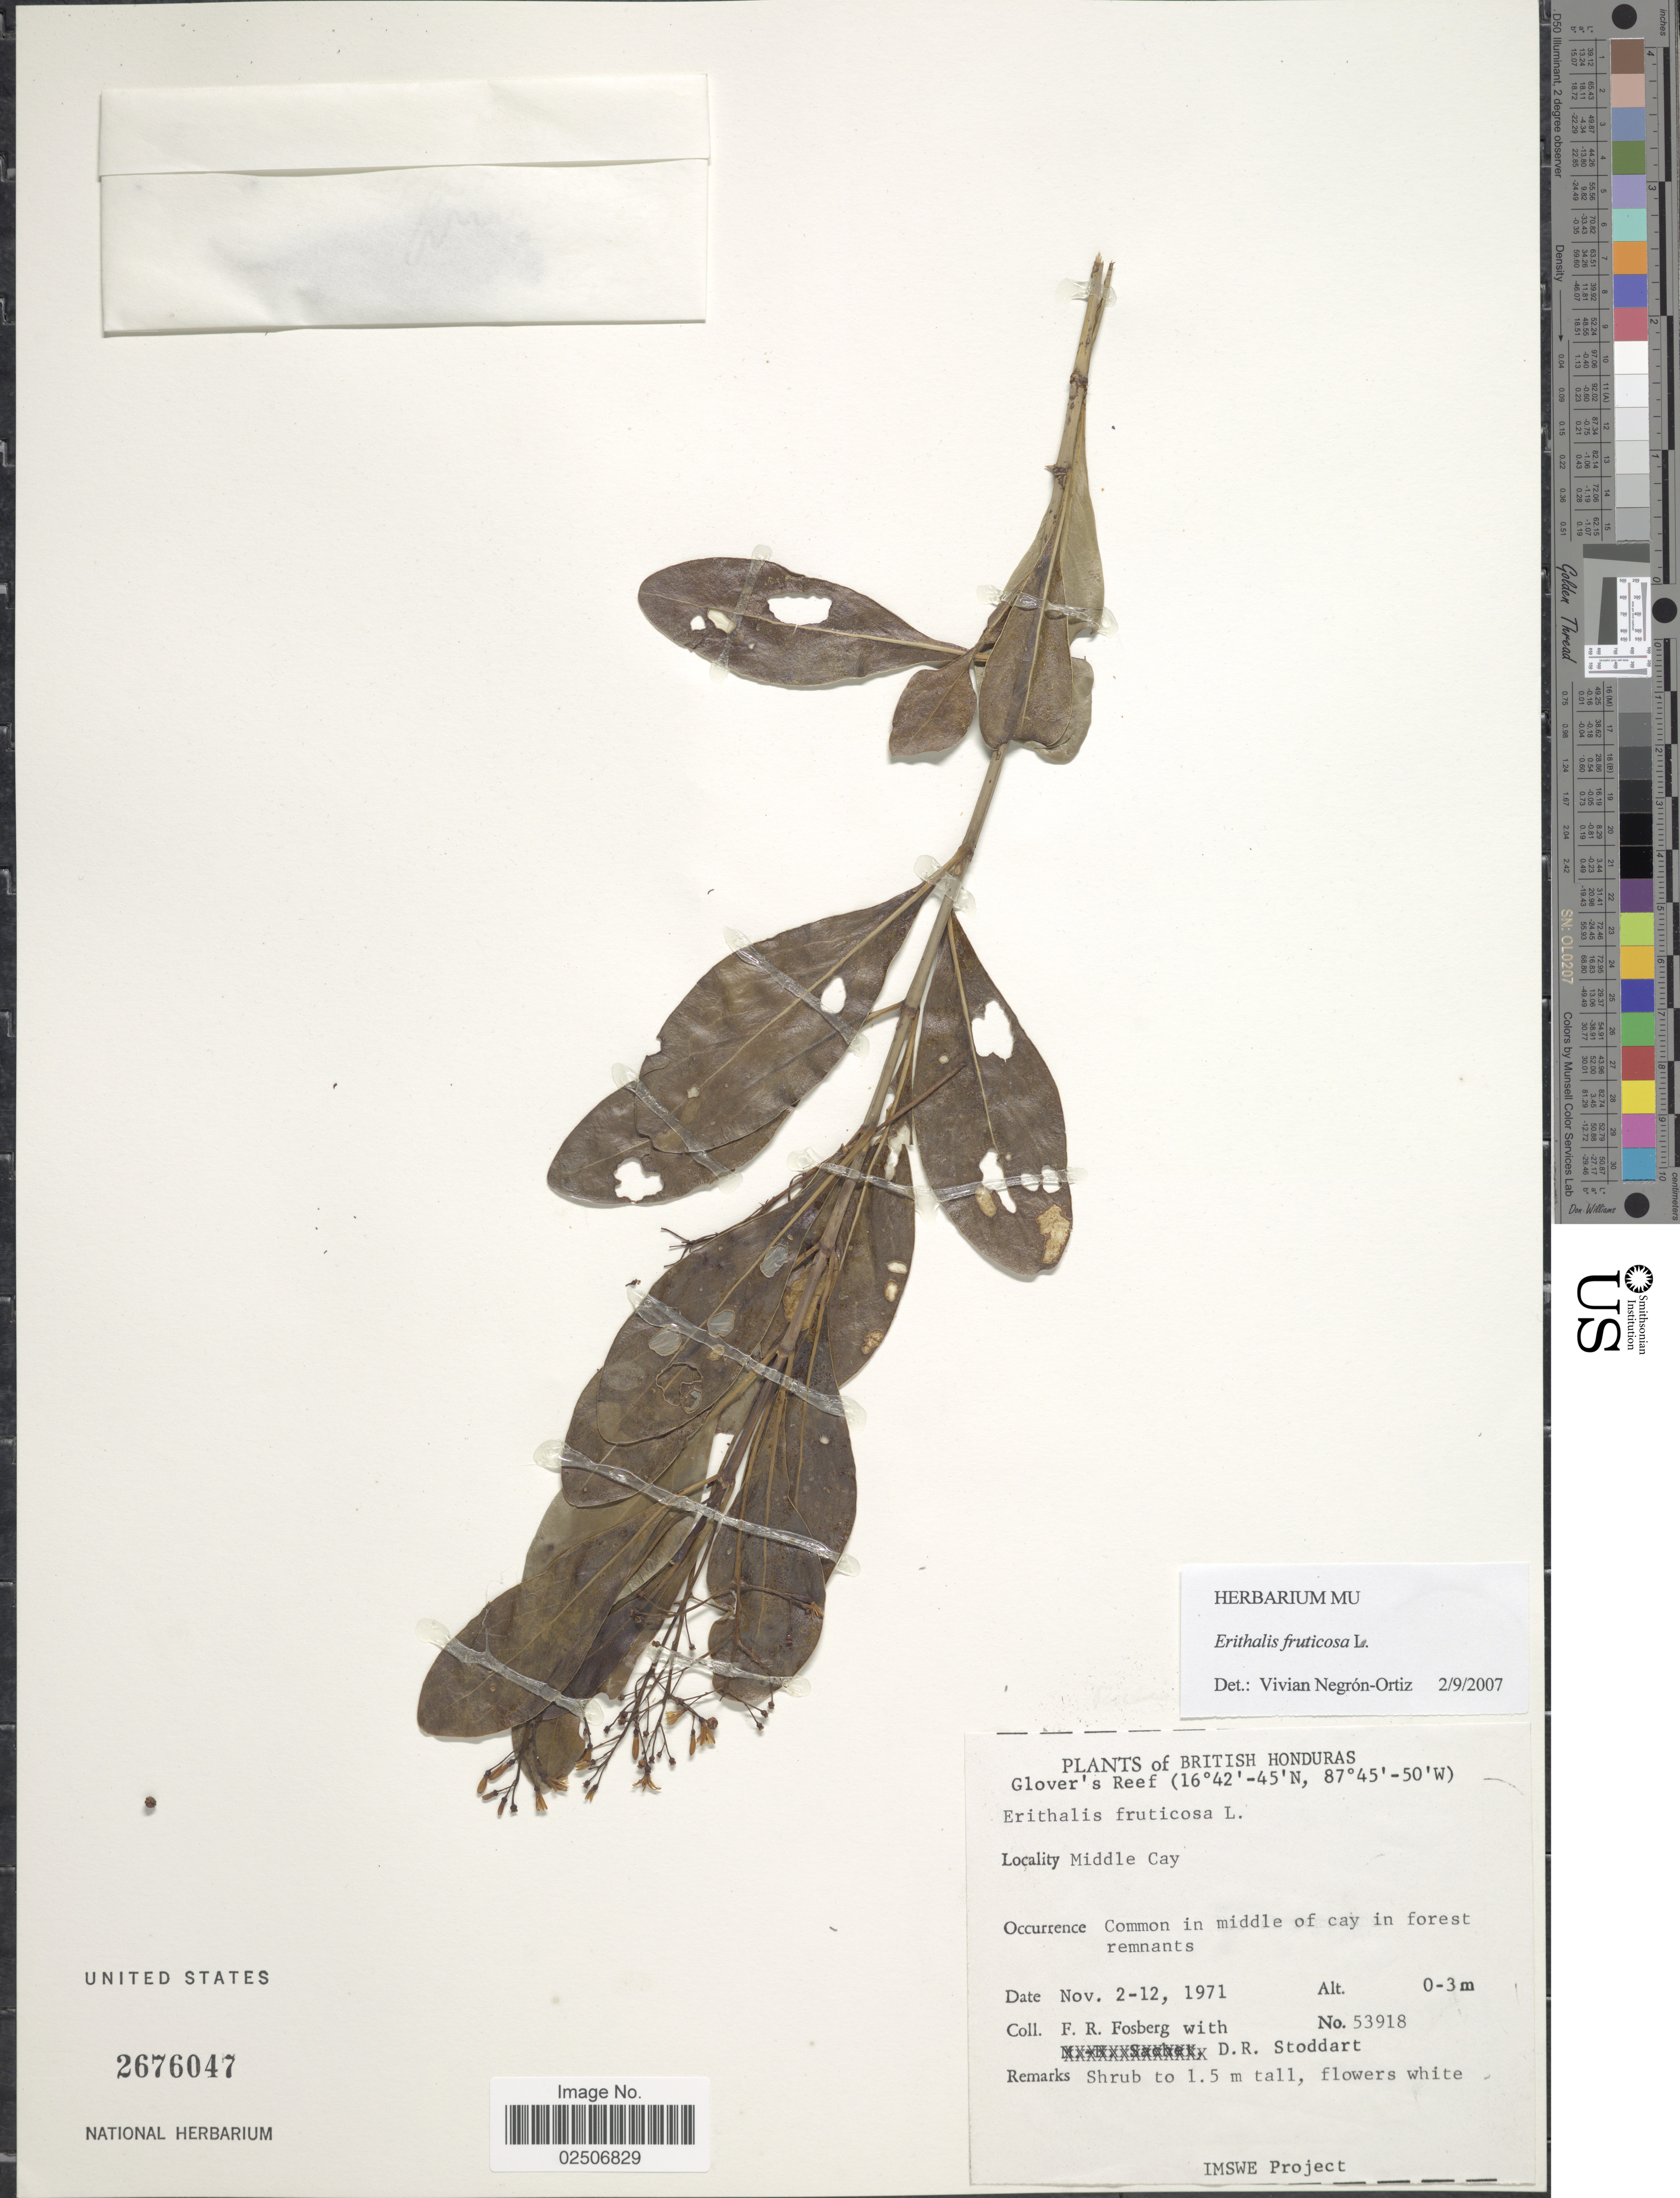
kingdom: Plantae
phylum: Tracheophyta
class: Magnoliopsida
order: Gentianales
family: Rubiaceae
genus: Erithalis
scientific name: Erithalis fruticosa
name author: L.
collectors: F. R. Fosberg & D. R. Stoddart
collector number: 53918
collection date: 1971-11-02/1971-11-12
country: Belize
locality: British Honduras, Middle Cay, in middle of cay in forest remnants, Glover's Reef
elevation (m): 0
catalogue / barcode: US 2676047